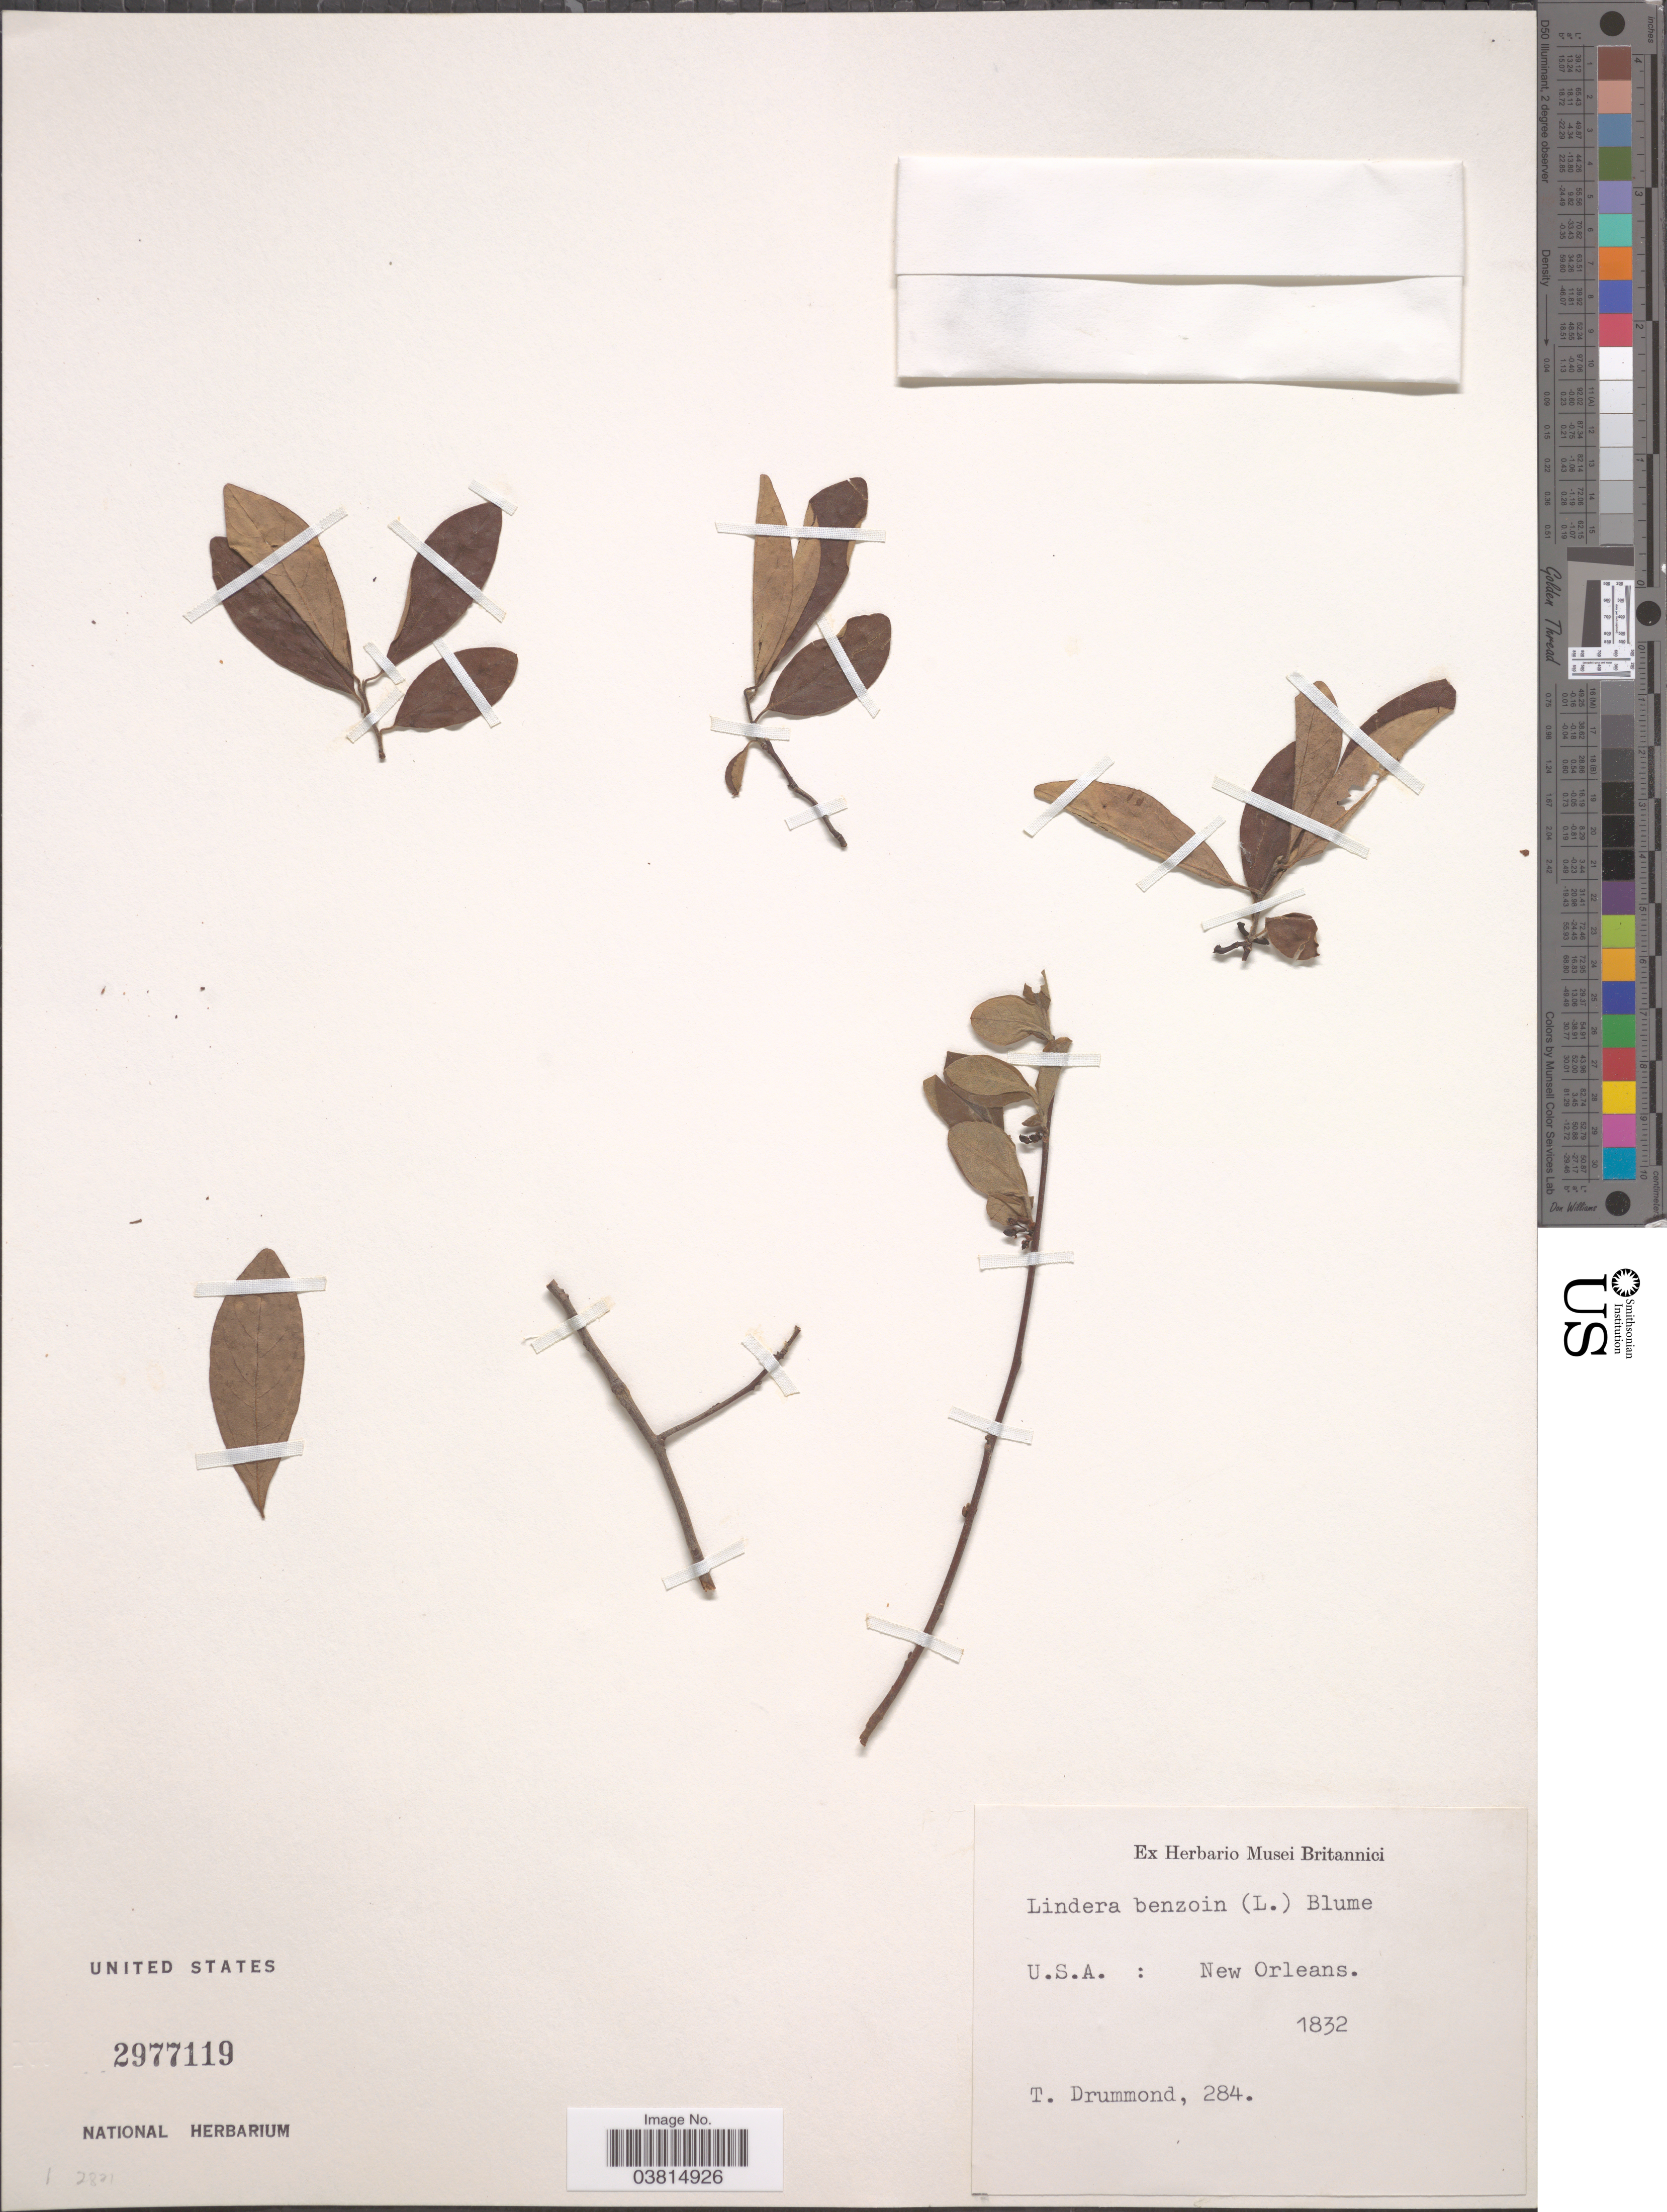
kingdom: Plantae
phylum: Tracheophyta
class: Magnoliopsida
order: Laurales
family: Lauraceae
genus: Lindera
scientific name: Lindera subcoriacea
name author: Wofford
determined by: Strong, Mark T., (BOT), Smithsonian Institution - National Museum of Natural History (UNITED STATES)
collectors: T. Drummond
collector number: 284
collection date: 1832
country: United States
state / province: Louisiana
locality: U.S.A.: New Orleans.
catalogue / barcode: US 2977119